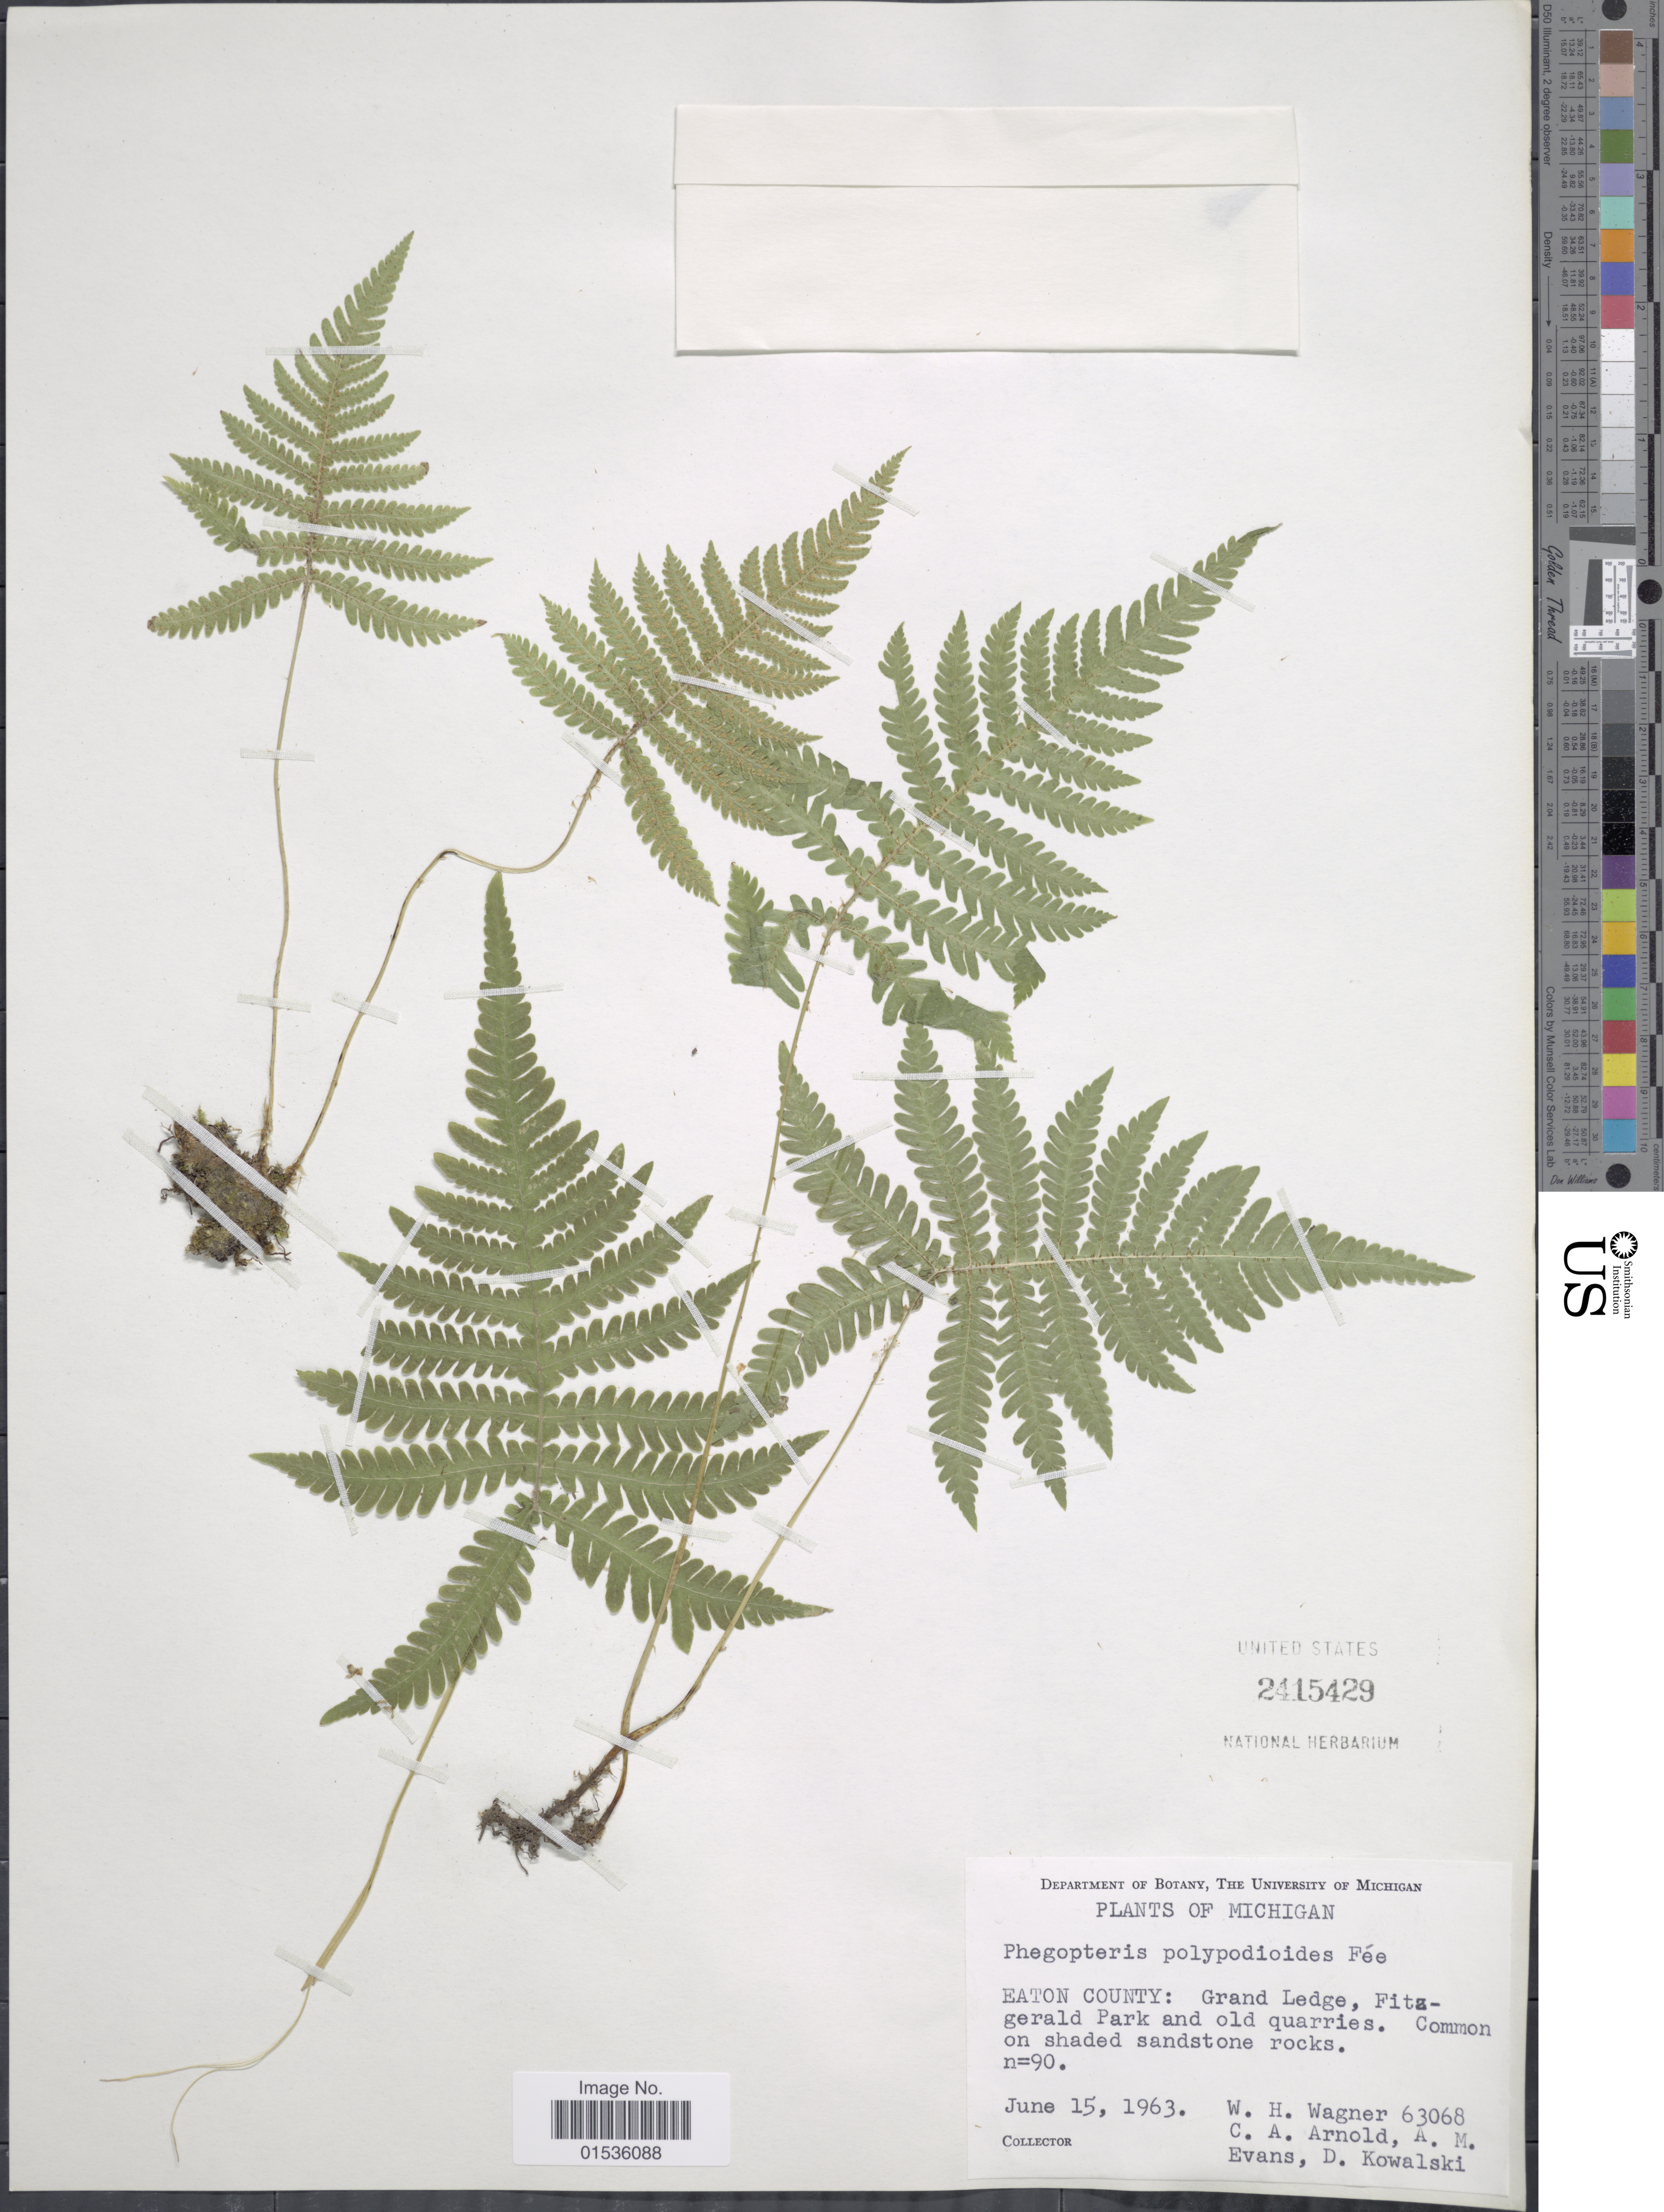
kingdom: Plantae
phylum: Tracheophyta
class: Polypodiopsida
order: Polypodiales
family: Thelypteridaceae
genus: Phegopteris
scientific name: Phegopteris connectilis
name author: (Michx.) Watt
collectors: W. H. Wagner, C. Arnold, A. M. Evans & D. Kowalski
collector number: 63068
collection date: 1963-06-15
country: United States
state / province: Michigan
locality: Eaton County: Grand Ledge, Fitzgerald Park and old quarries.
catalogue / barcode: US 2415429